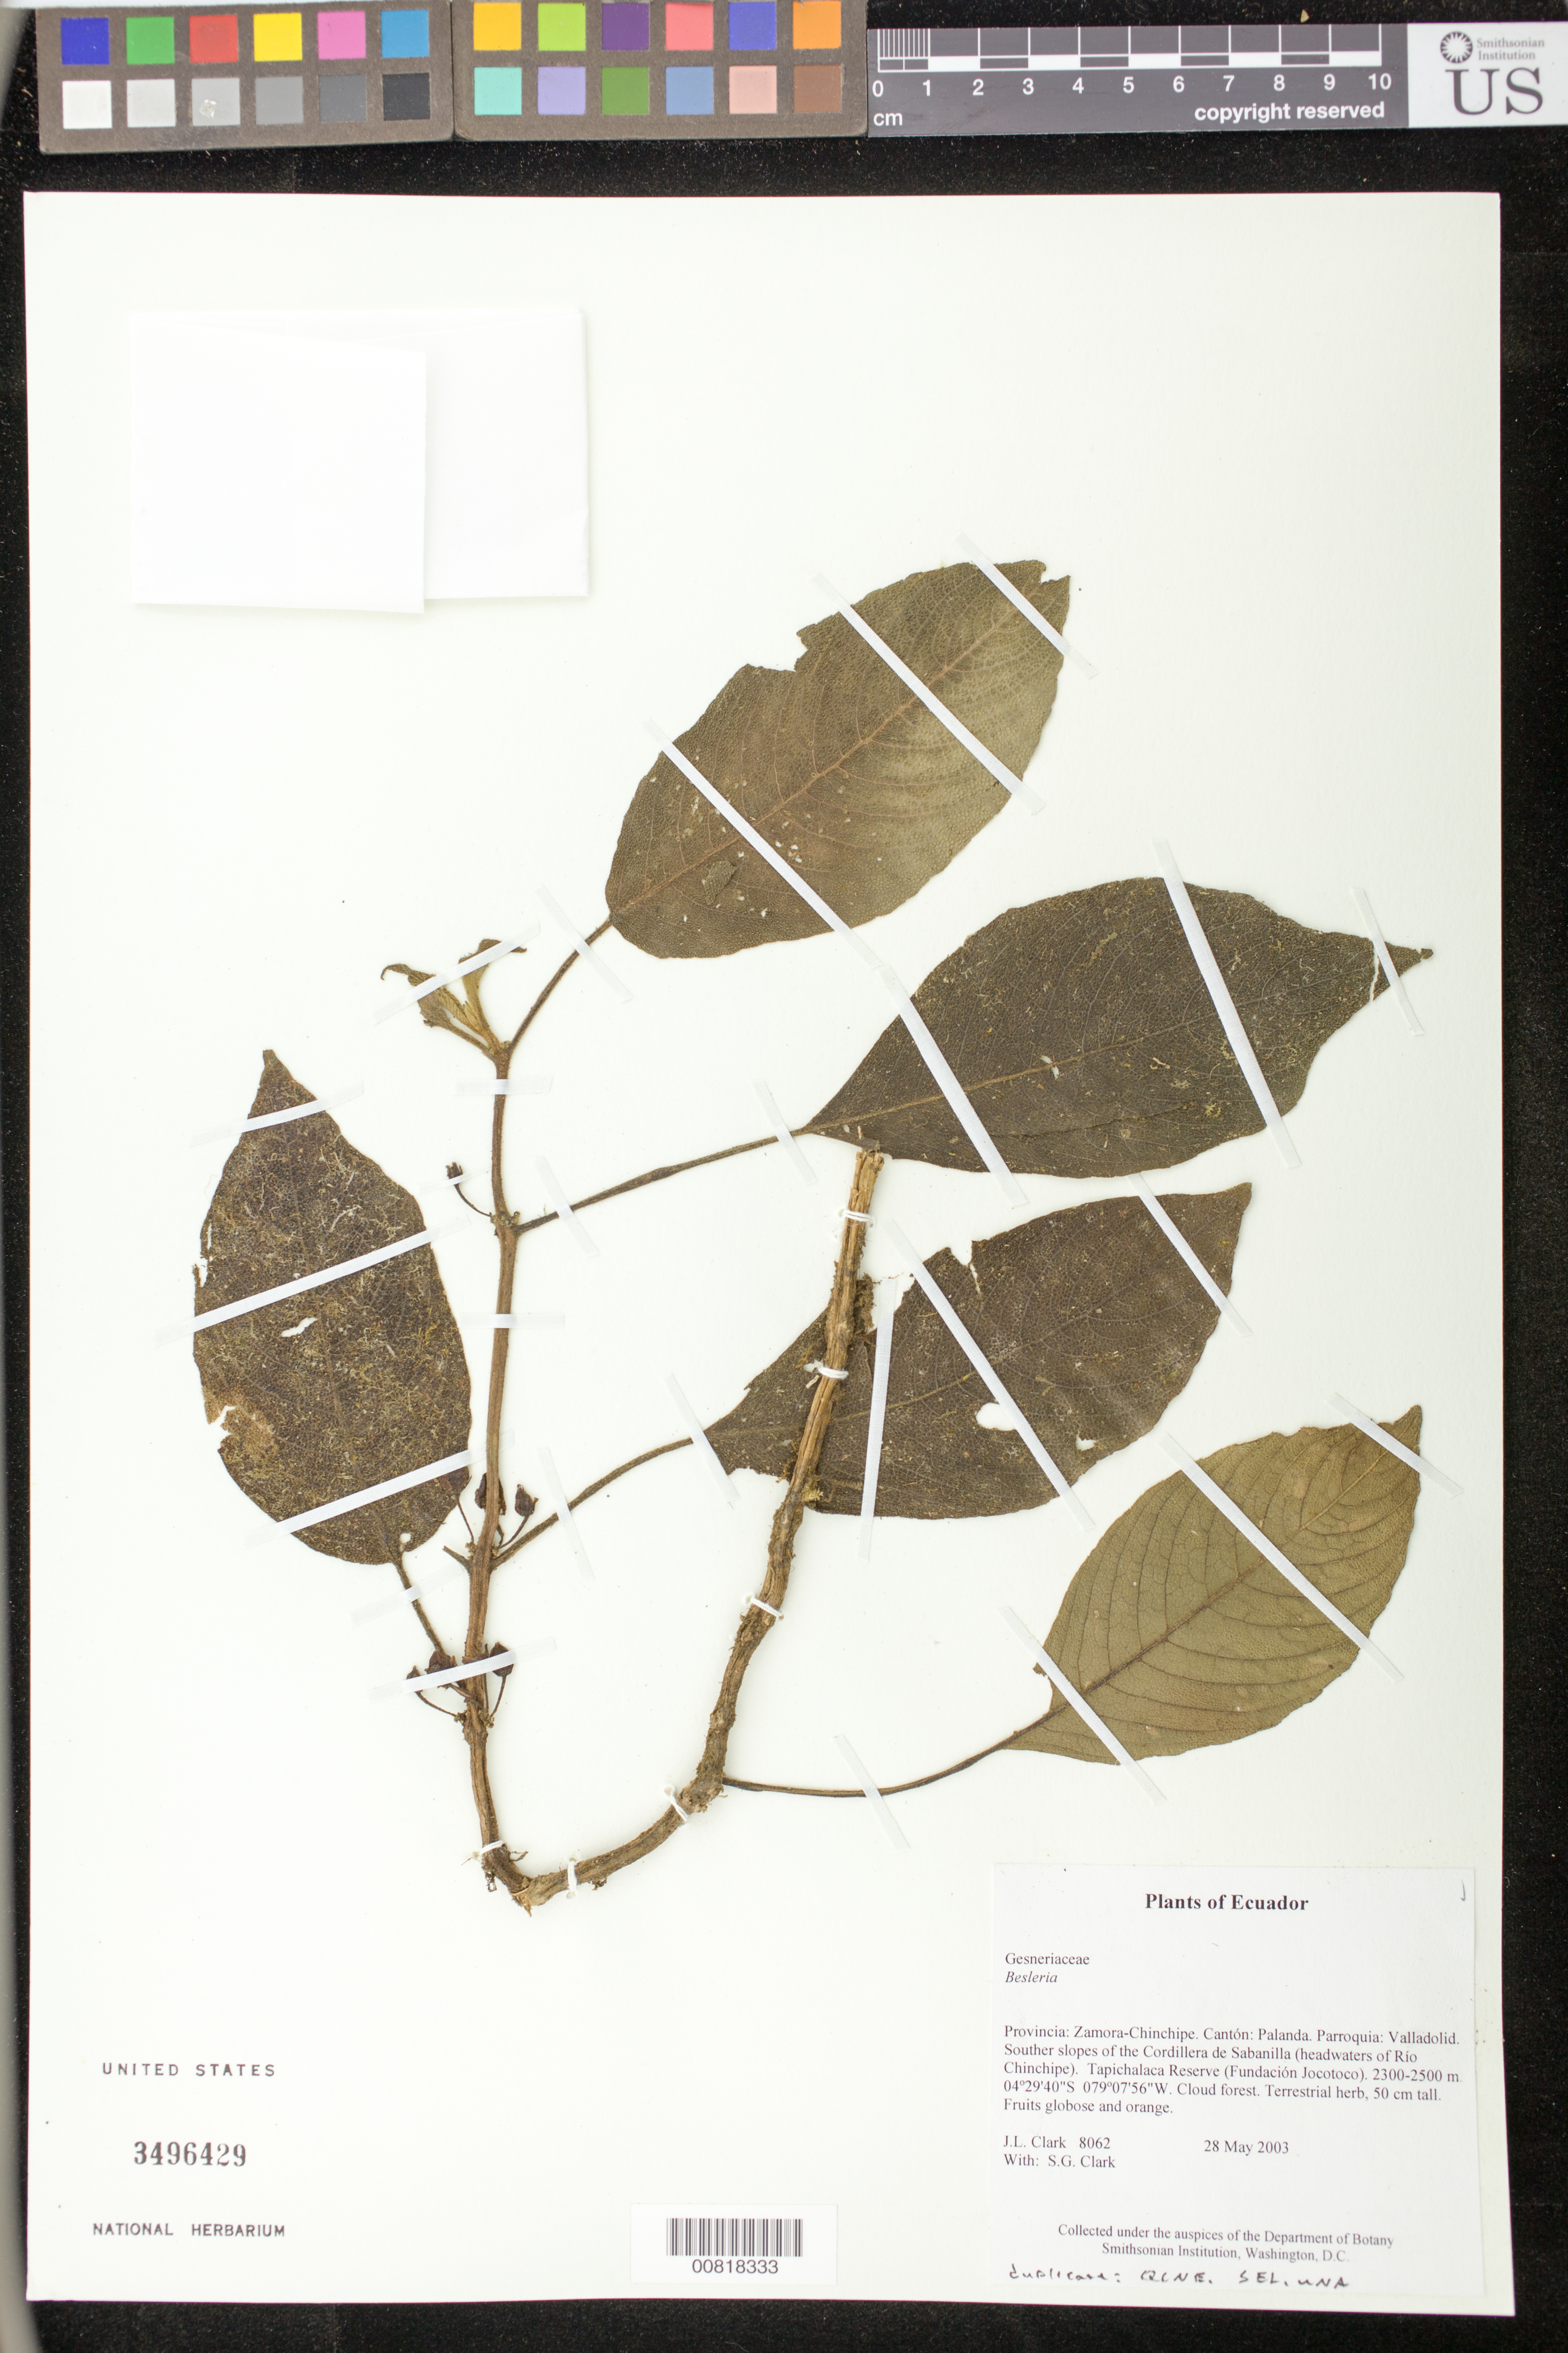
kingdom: Plantae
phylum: Tracheophyta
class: Magnoliopsida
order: Lamiales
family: Gesneriaceae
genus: Besleria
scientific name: Besleria sp.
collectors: J. L. Clark & S. G. Clark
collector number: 8062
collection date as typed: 28 May 2003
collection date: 2003-05-28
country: Ecuador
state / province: Zamora-Chinchipe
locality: Palanda. Parroquia: Valladolid. Souther slopes of the Cordillera de Sabanilla (headwaters of Río Chinchipe). Tapichalaca Reserve (Fundación Jocotoco).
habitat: Cloud forest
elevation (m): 2300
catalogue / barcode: US 3496429